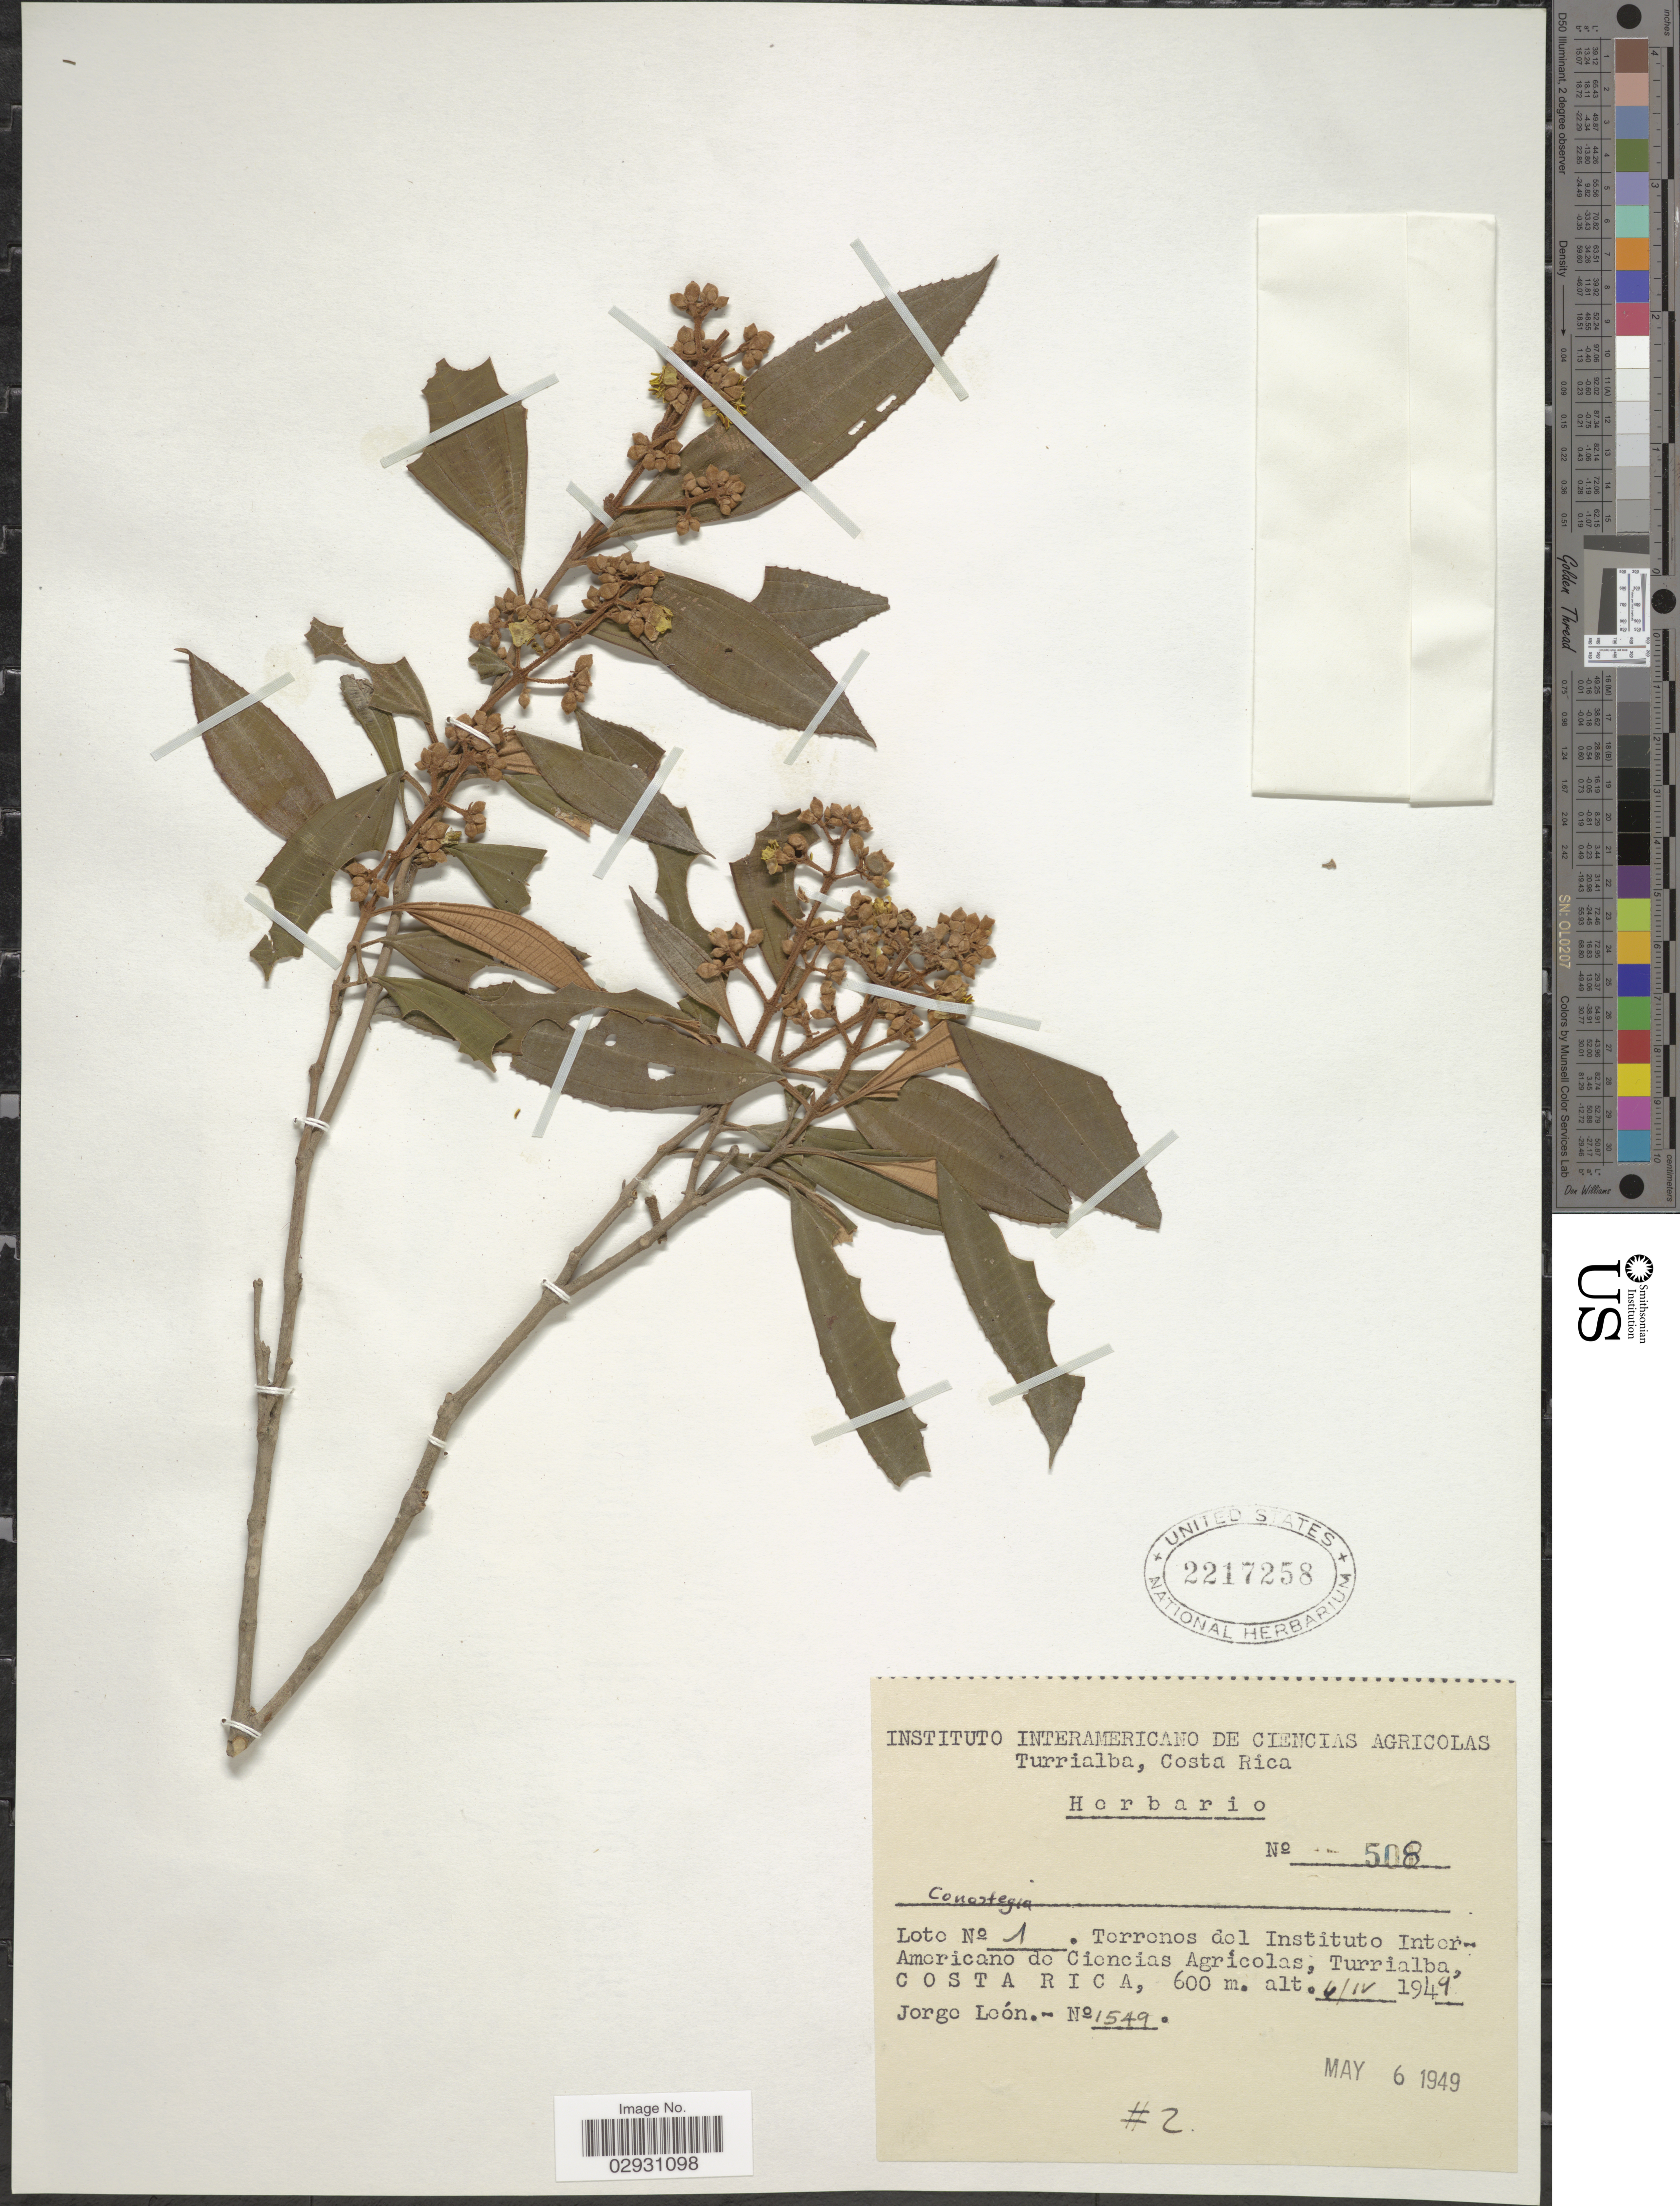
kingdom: Plantae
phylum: Tracheophyta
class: Magnoliopsida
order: Myrtales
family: Melastomataceae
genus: Conostegia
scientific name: Conostegia quadrangularis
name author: Schltdl. ex Steud.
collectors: J. León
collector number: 1549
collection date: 1949-04-06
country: Costa Rica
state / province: Cartago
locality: Terrenos del Instituto Inter-Americano de Ciencias Agrícolas, Turrialba.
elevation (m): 600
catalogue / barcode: US 2217258